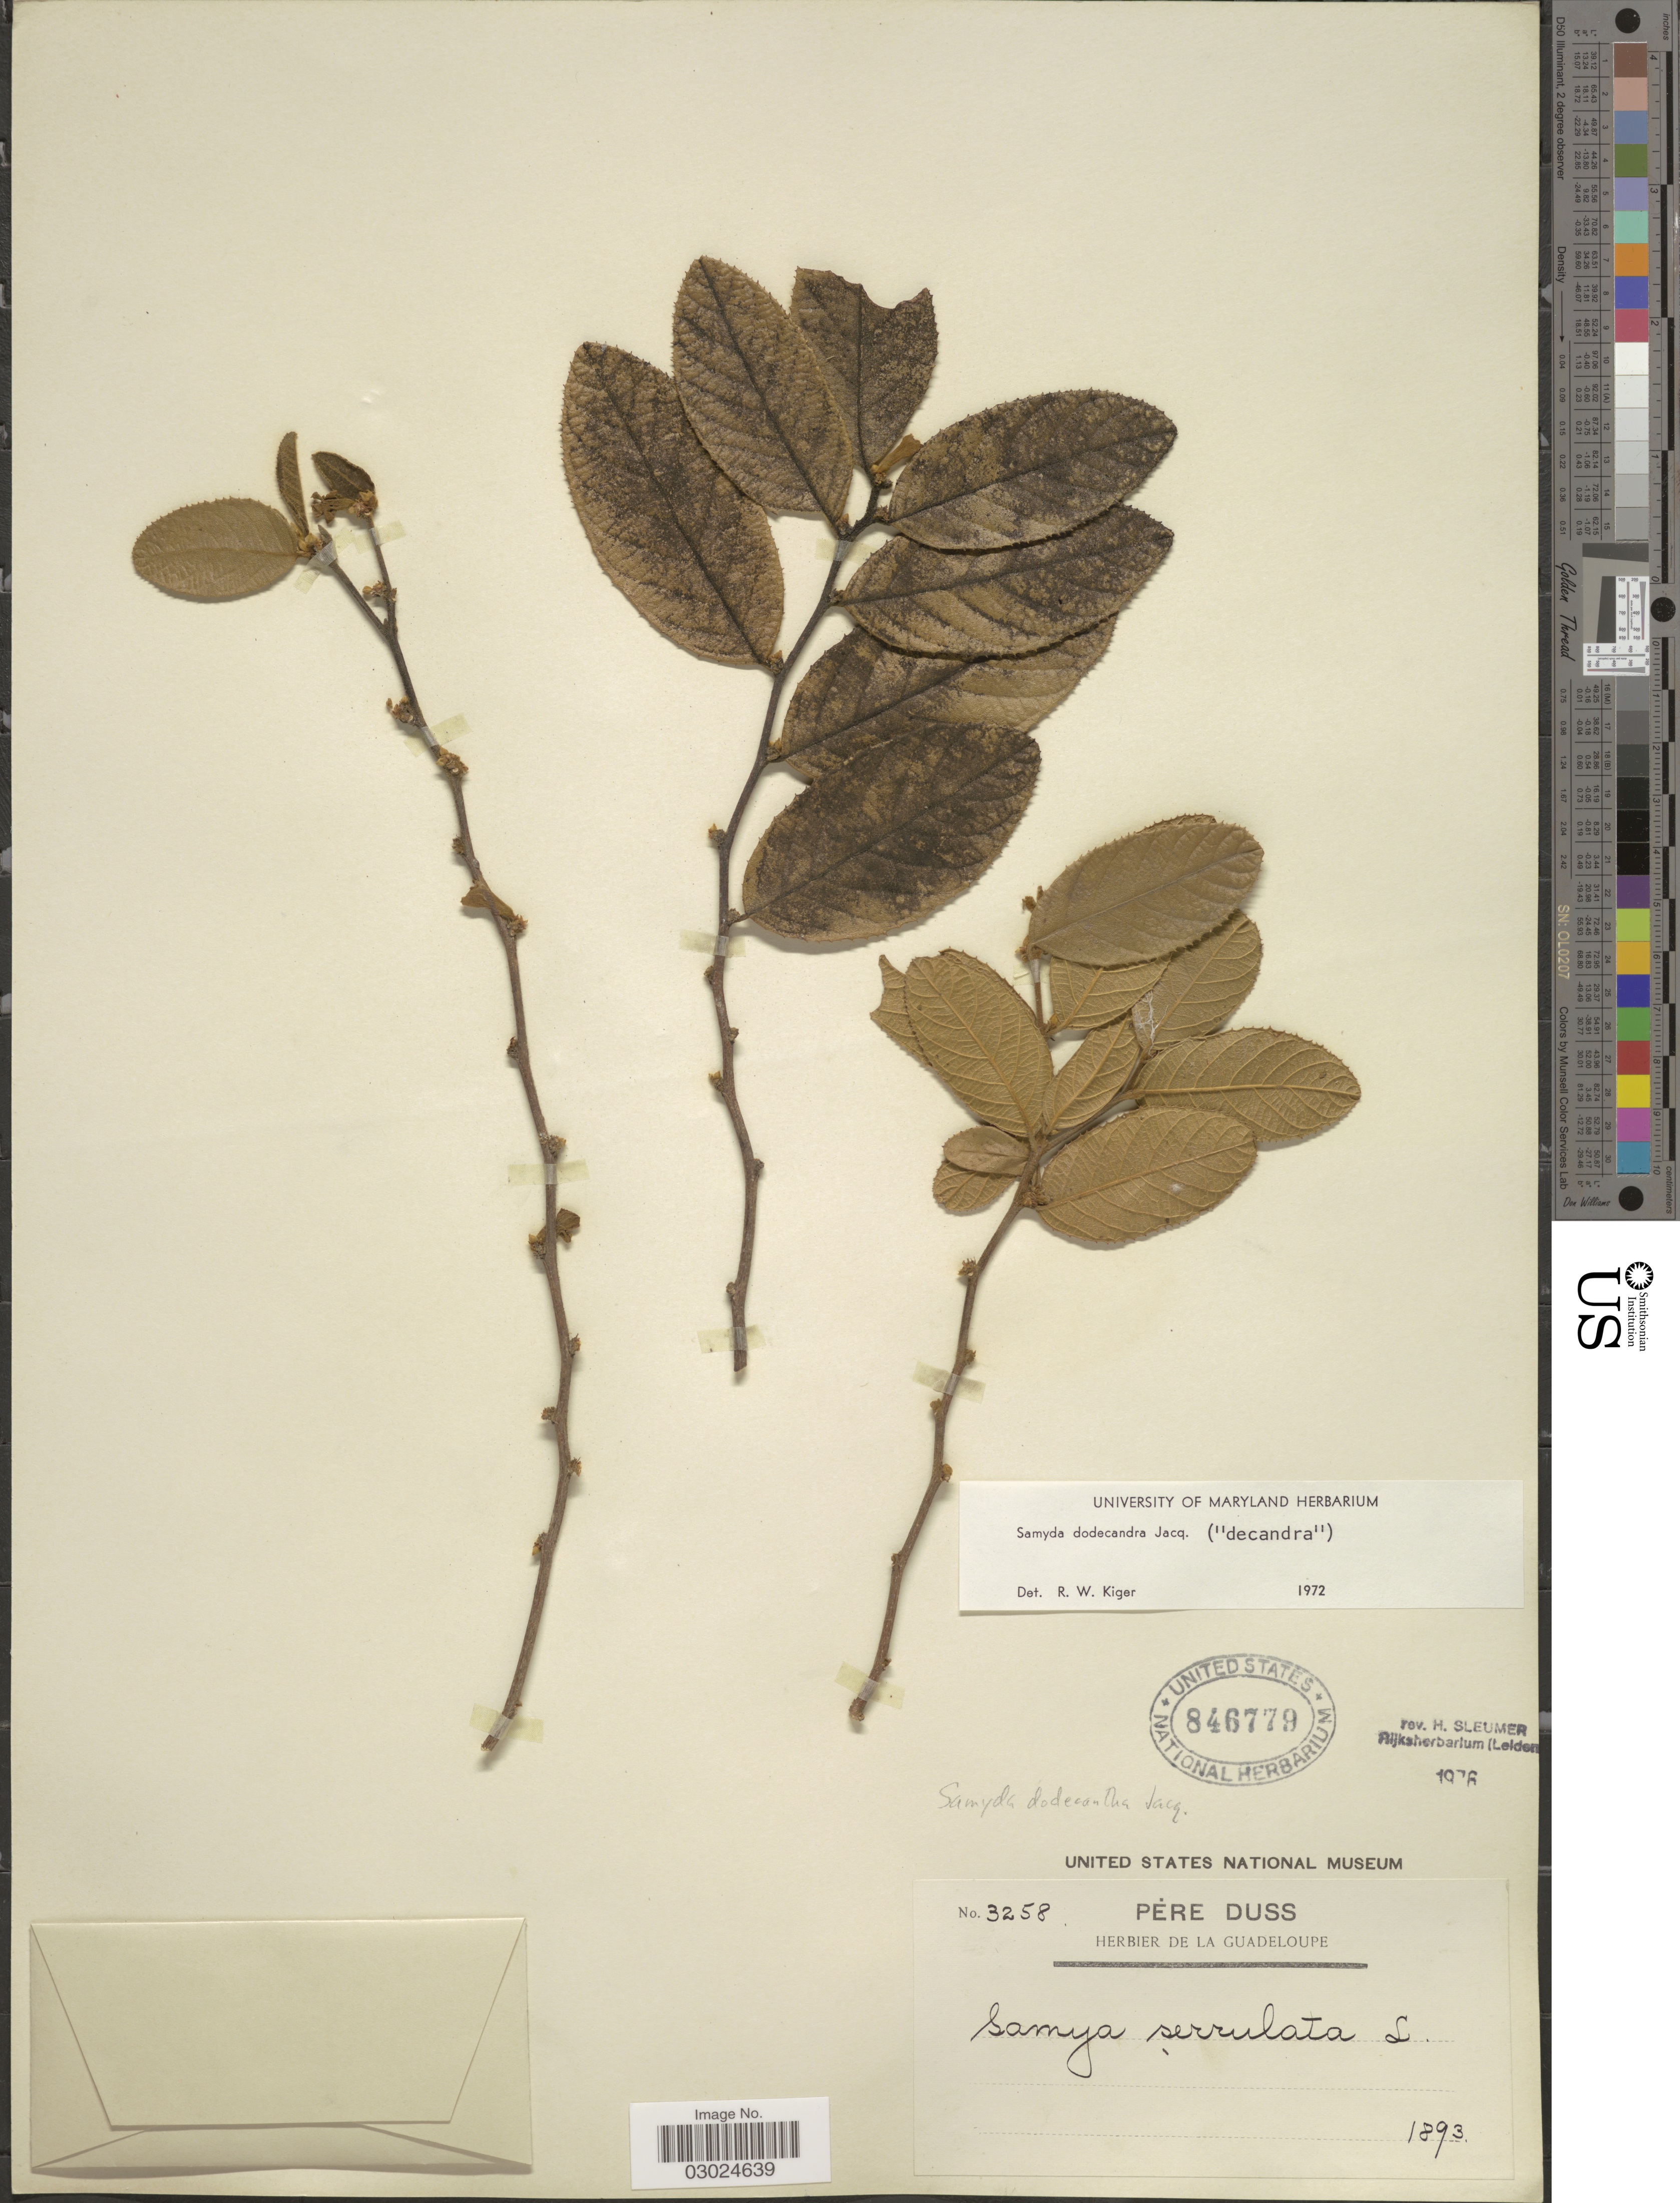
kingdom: Plantae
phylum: Tracheophyta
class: Magnoliopsida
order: Malpighiales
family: Salicaceae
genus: Casearia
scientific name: Casearia dodecandra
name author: (Jacq.) T. Samar. & M.H. Alford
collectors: Père Duss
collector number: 3258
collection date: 1893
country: Guadeloupe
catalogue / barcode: US 846779